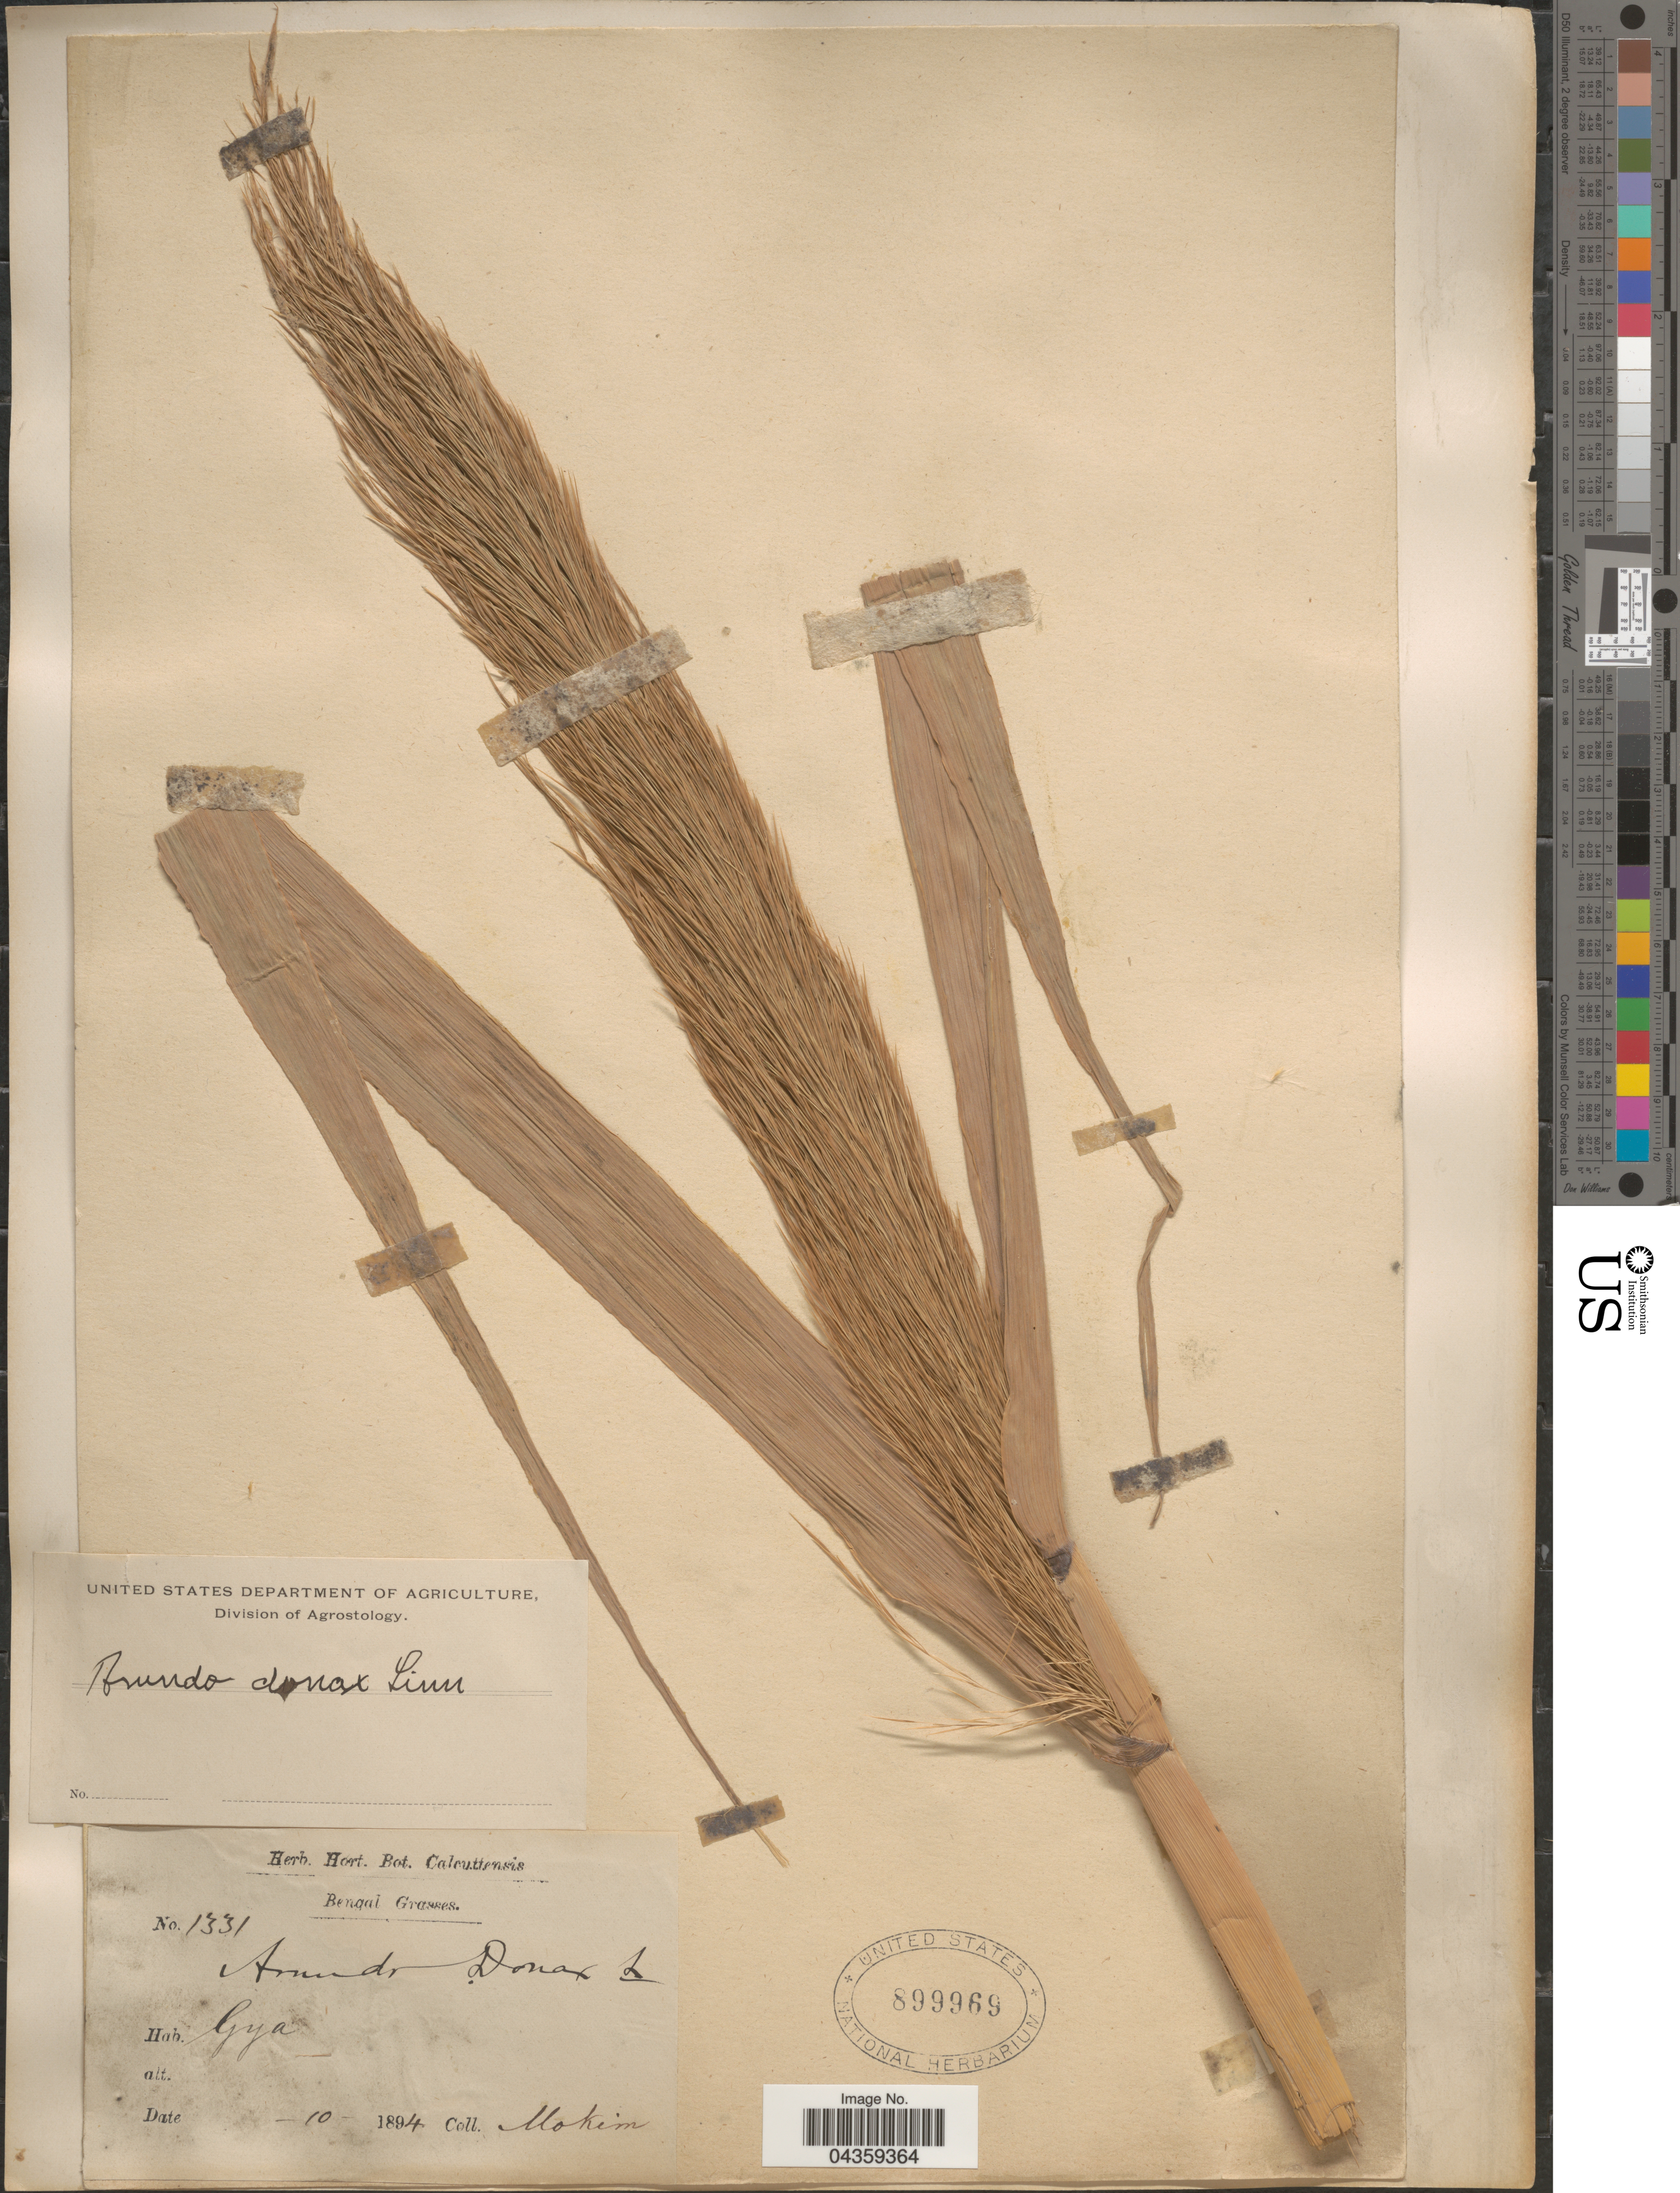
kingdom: Plantae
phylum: Tracheophyta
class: Liliopsida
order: Poales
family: Poaceae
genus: Arundo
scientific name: Arundo donax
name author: L.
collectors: -. Mokim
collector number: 1331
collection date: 1894-10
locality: Bengal. Gya.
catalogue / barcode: US 899969